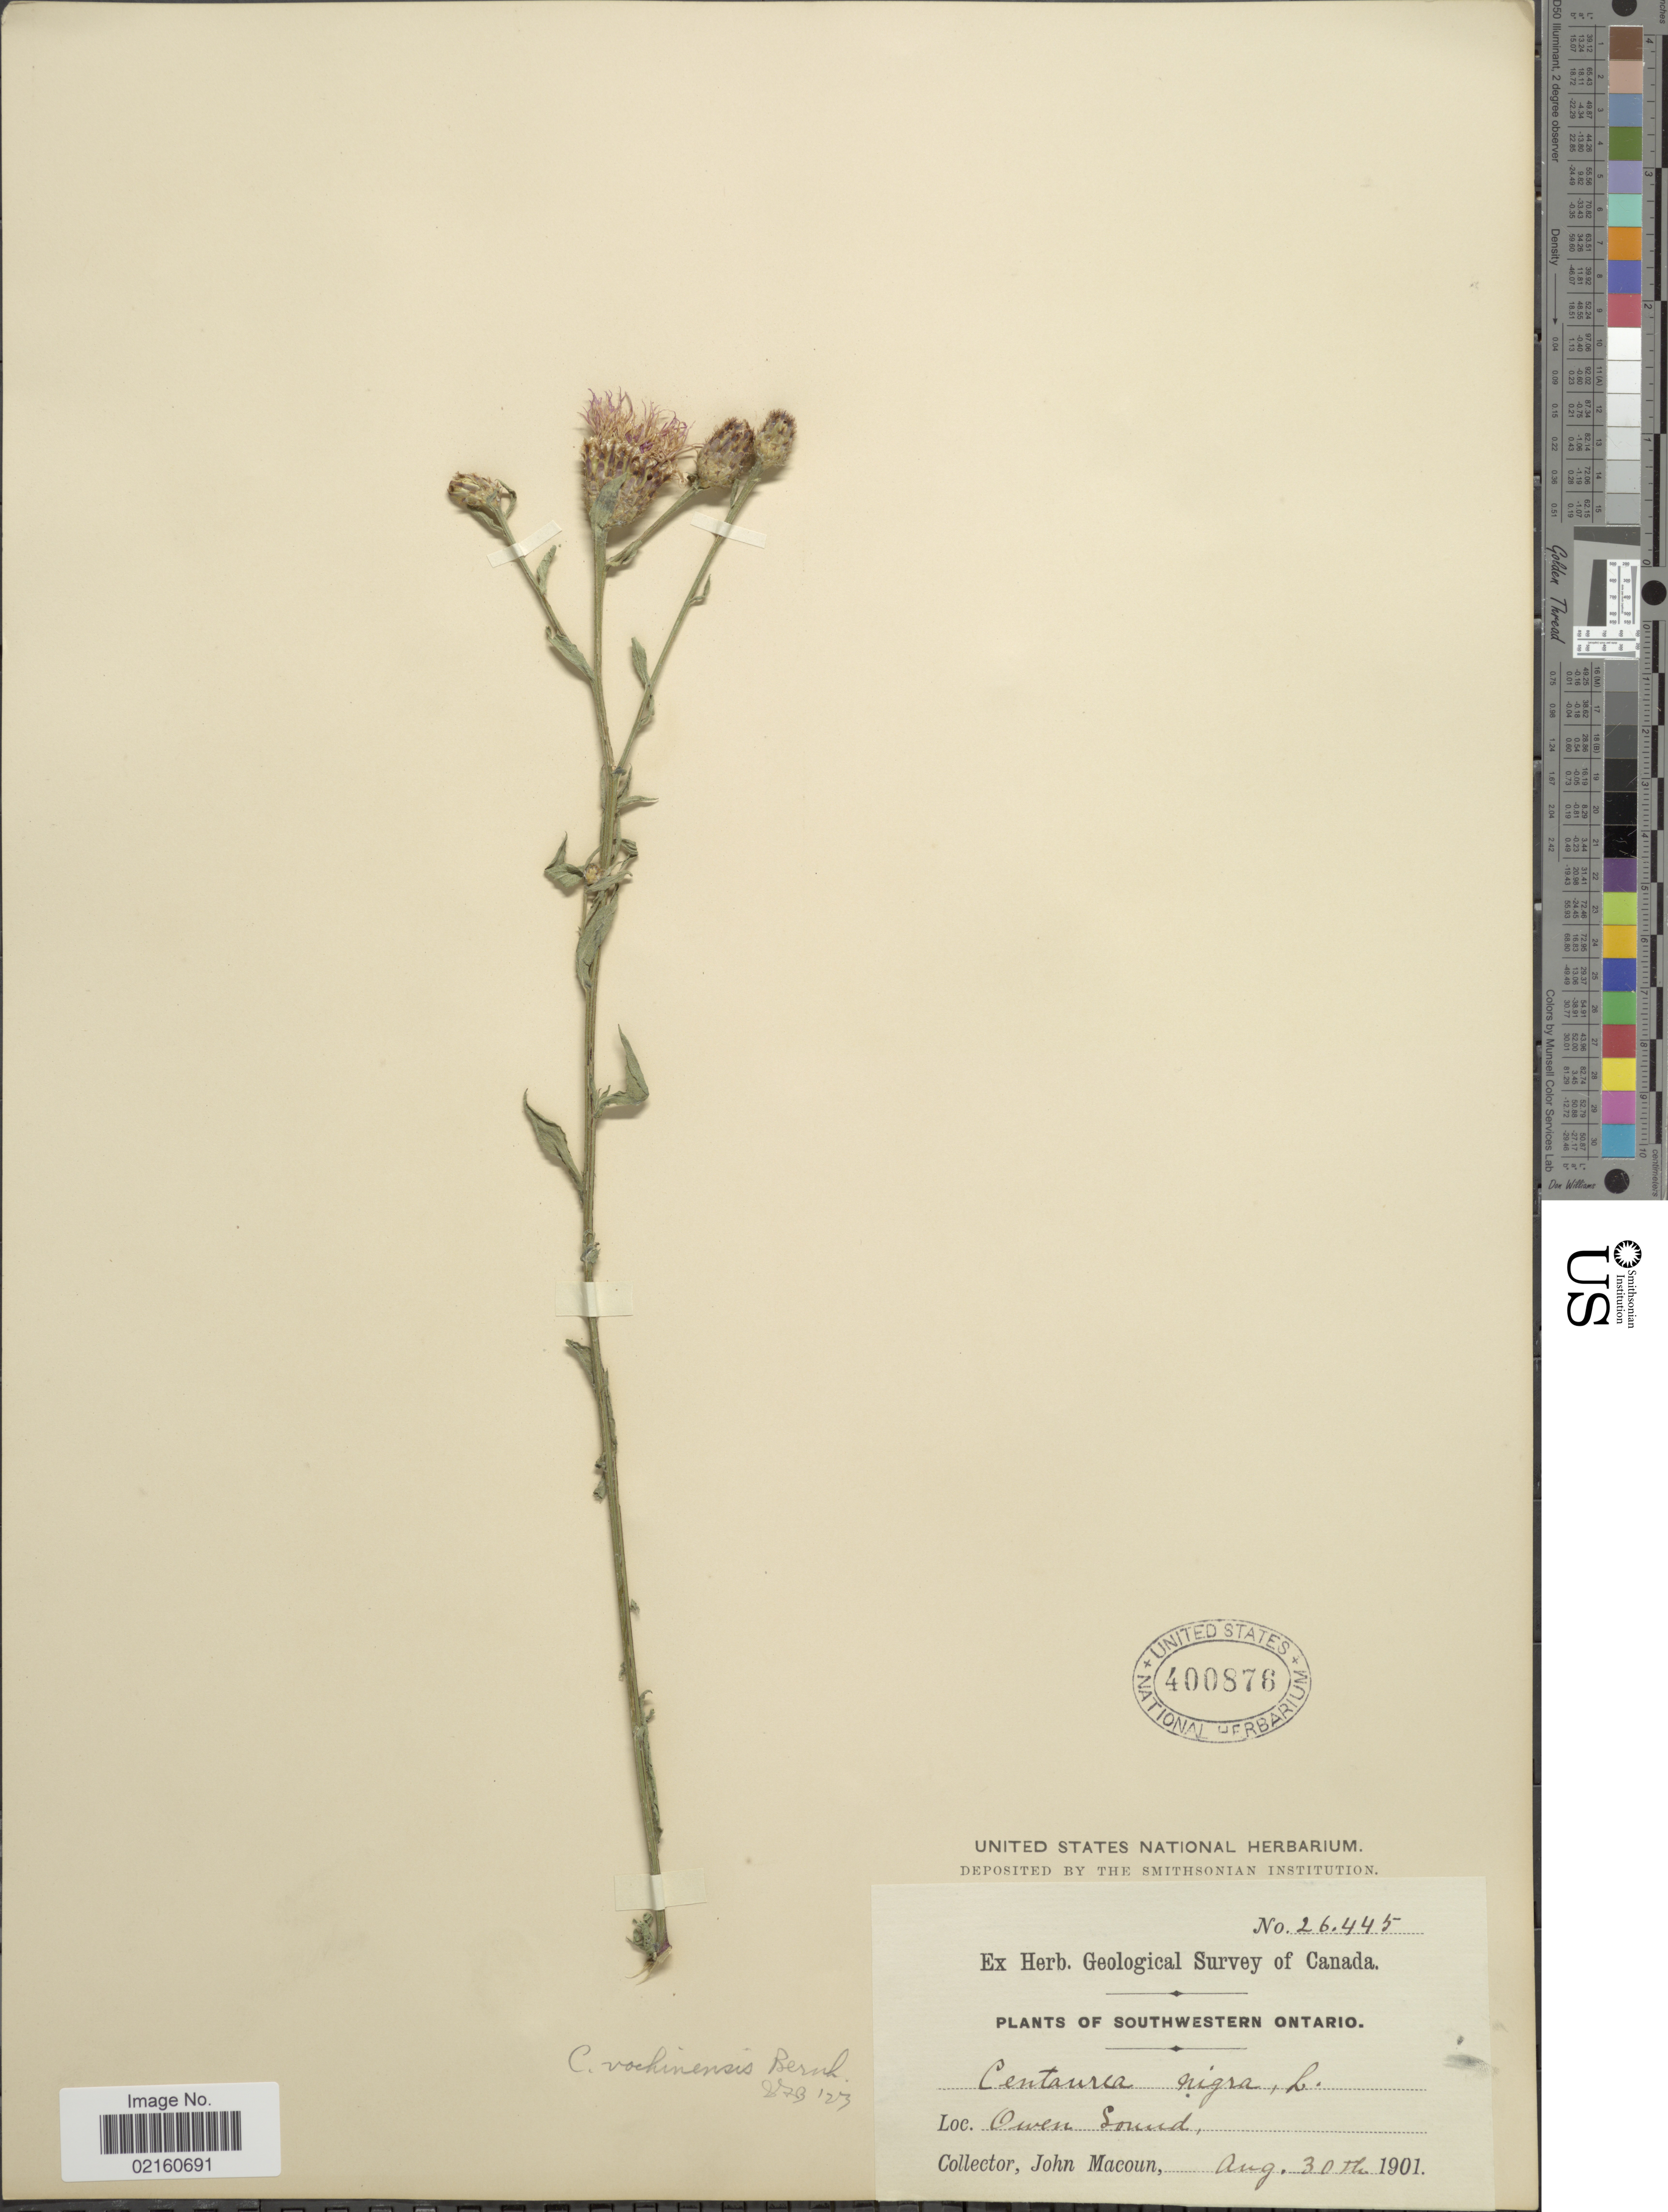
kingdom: Plantae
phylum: Tracheophyta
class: Magnoliopsida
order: Asterales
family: Asteraceae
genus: Centaurea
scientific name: Centaurea nigrescens subsp. vochinensis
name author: (Bernh. ex Rchb.) Nyman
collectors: J. Macoun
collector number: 26445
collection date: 1901-08-30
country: Canada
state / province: Ontario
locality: Owen Sound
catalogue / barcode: US 400876